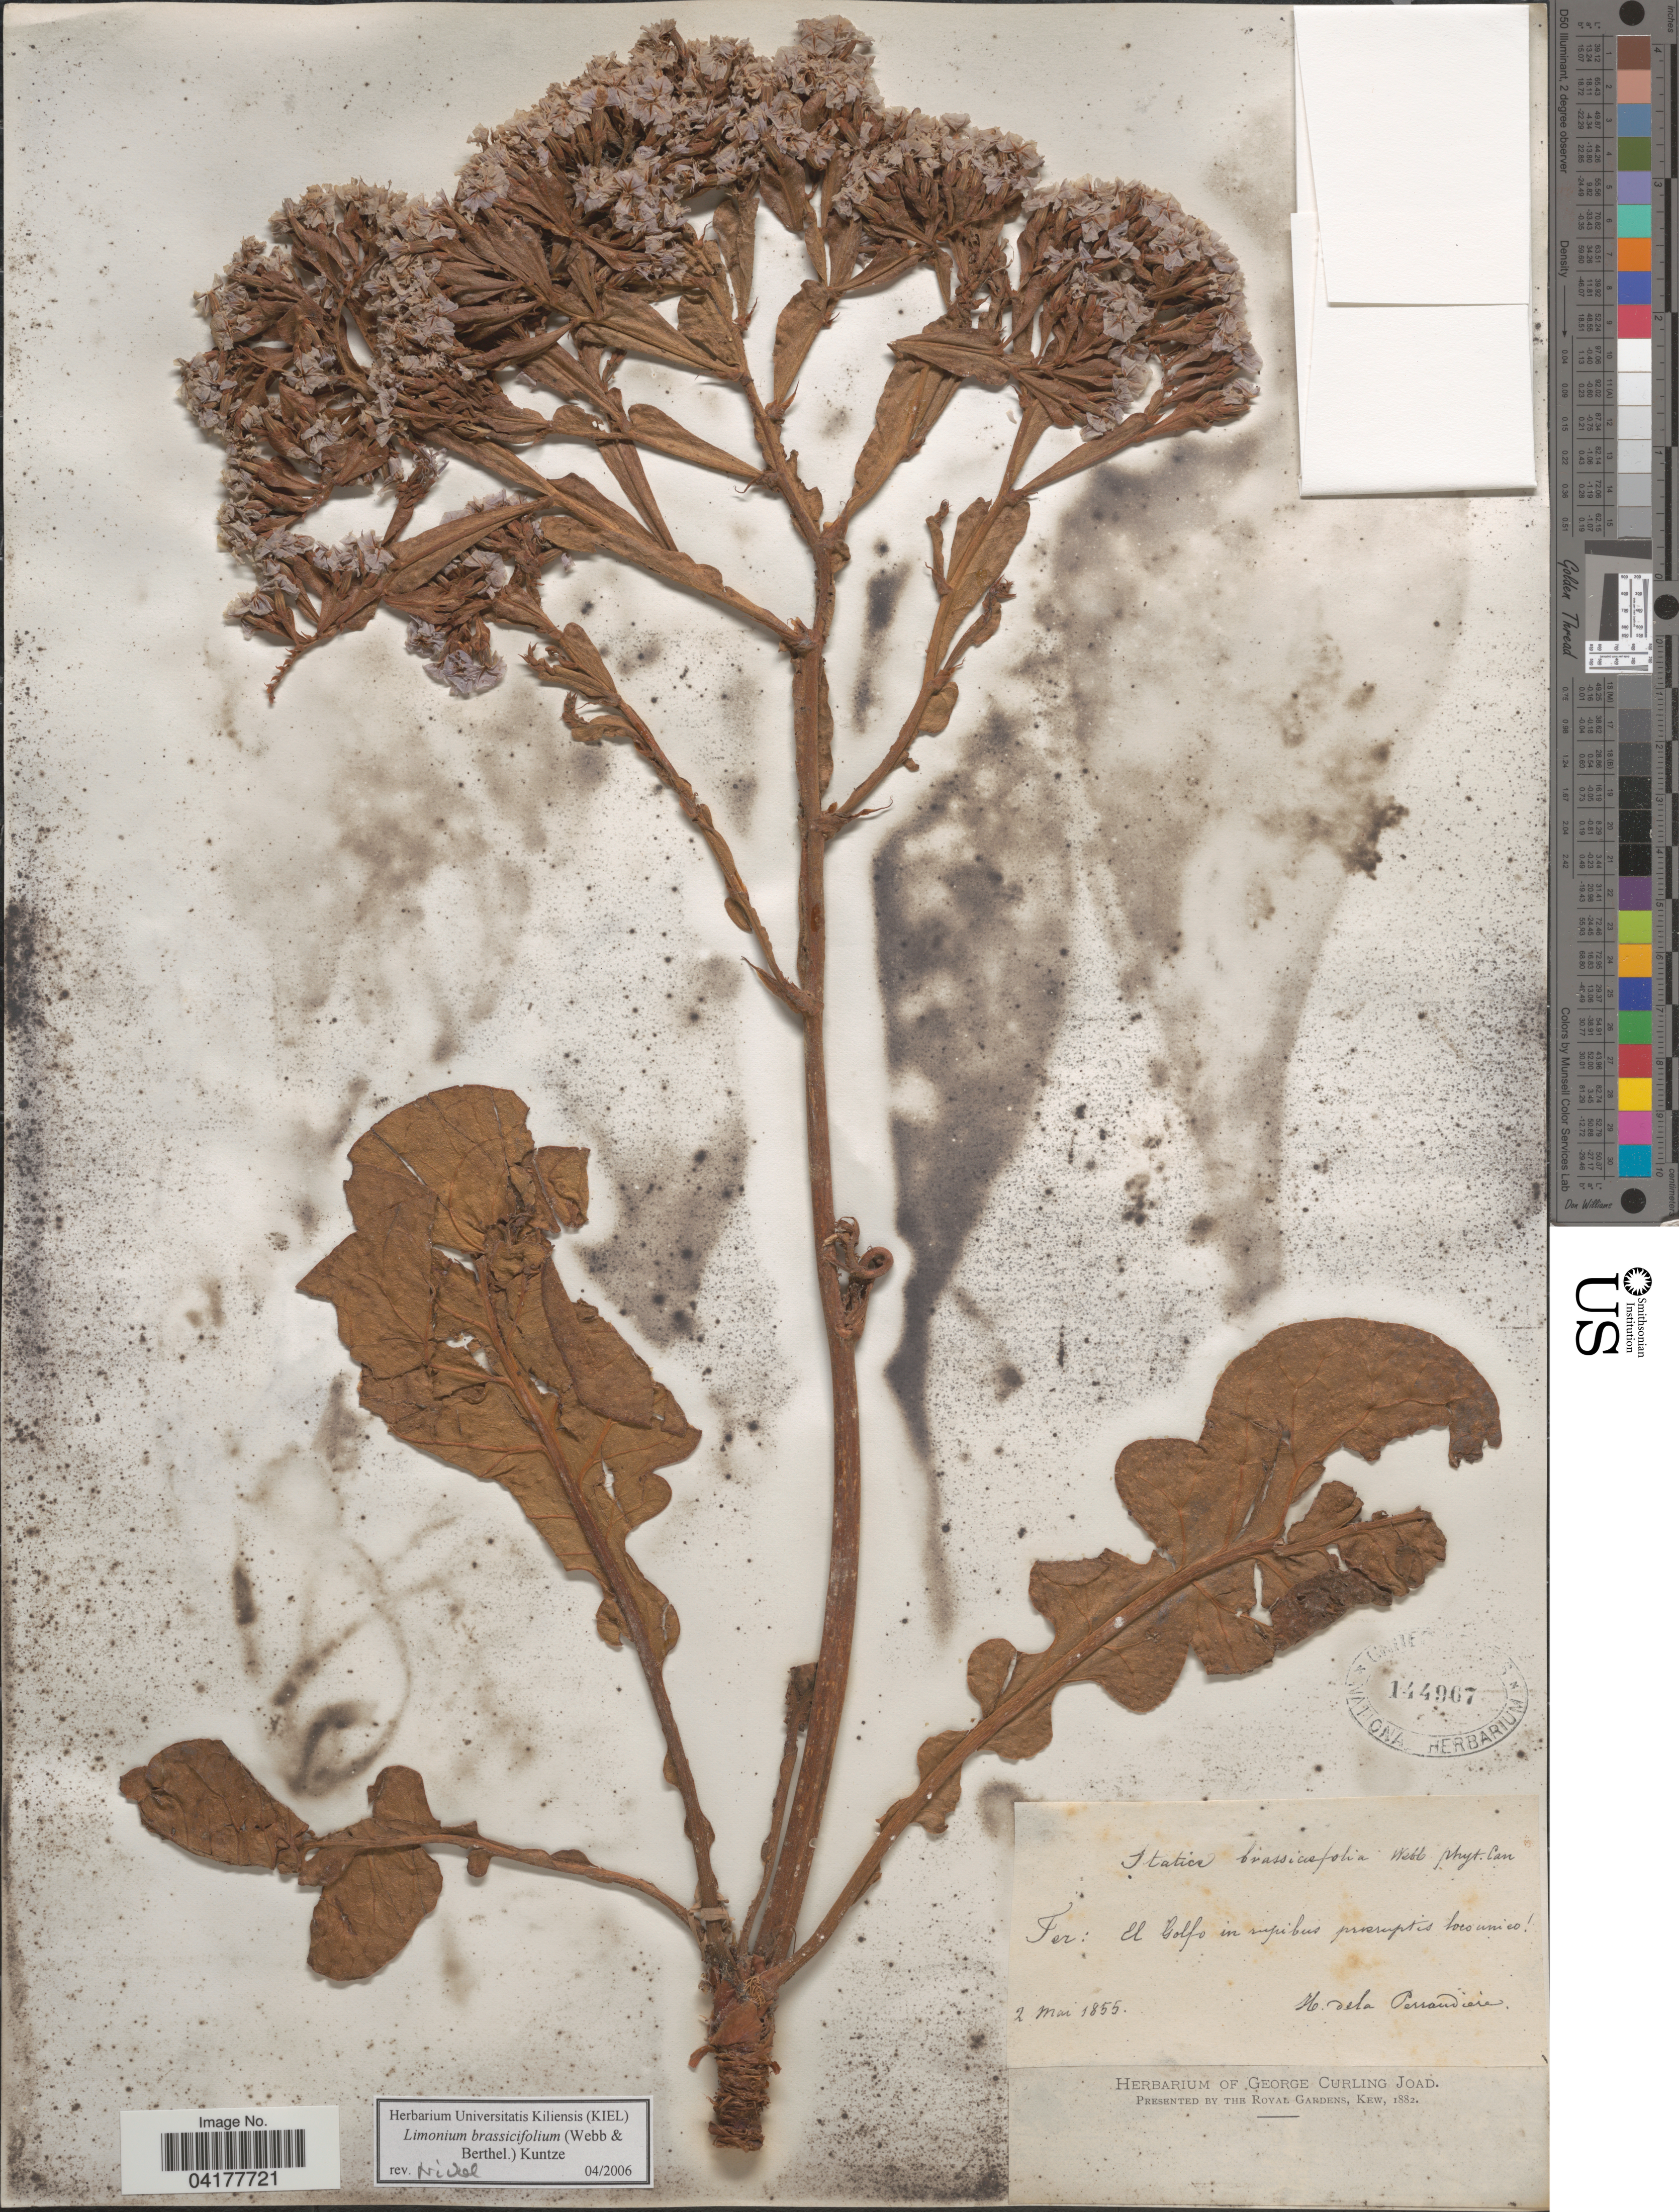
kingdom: Plantae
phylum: Tracheophyta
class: Magnoliopsida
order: Caryophyllales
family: Plumbaginaceae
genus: Limonium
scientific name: Limonium brassicifolium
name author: (Webb & Berthel.) Kuntze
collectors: H. de la Perraudière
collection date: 1855-05-02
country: Spain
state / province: Canarias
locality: Ter: El Golfo in rupibus praeruptis loco unico.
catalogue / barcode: US 144967